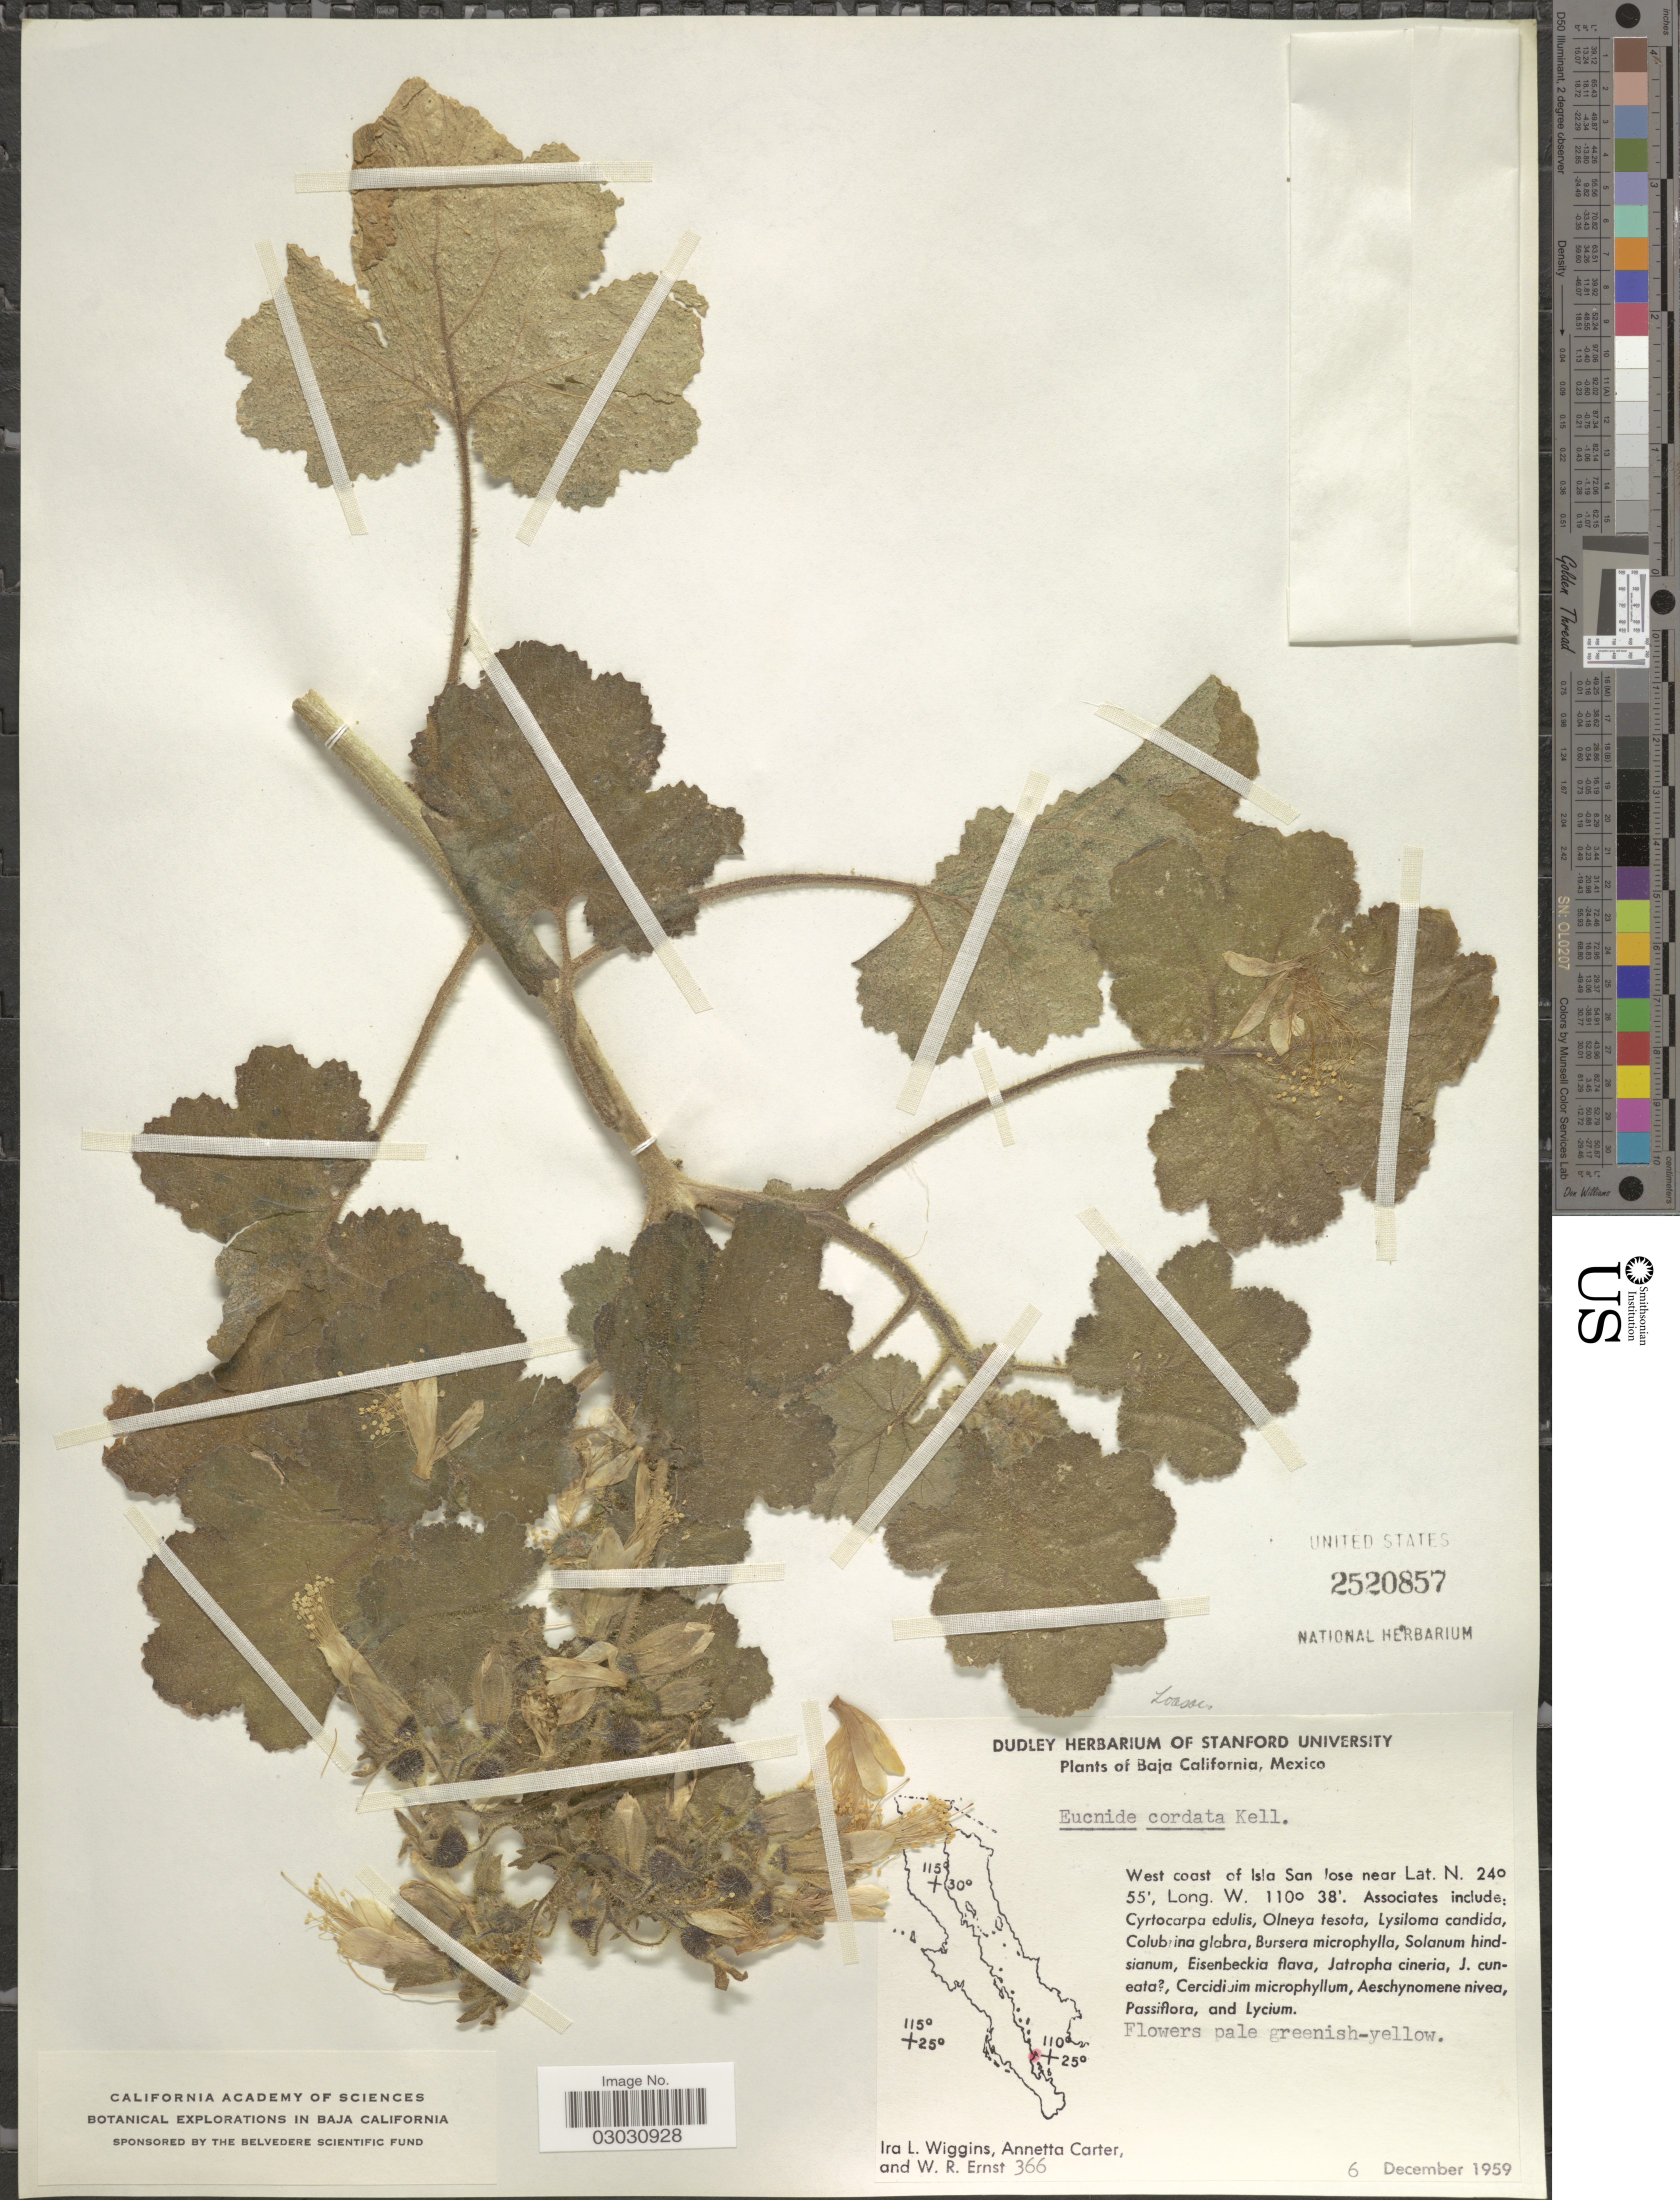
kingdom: Plantae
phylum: Tracheophyta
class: Magnoliopsida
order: Cornales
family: Loasaceae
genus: Eucnide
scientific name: Eucnide cordata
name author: (Kell.) Kellogg ex Curran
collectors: I. L. Wiggins, A. Carter & W. R. Ernst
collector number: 366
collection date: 1959-12-06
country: Mexico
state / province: Baja California Sur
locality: West coast of Isla San Jose.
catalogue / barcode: US 2520857